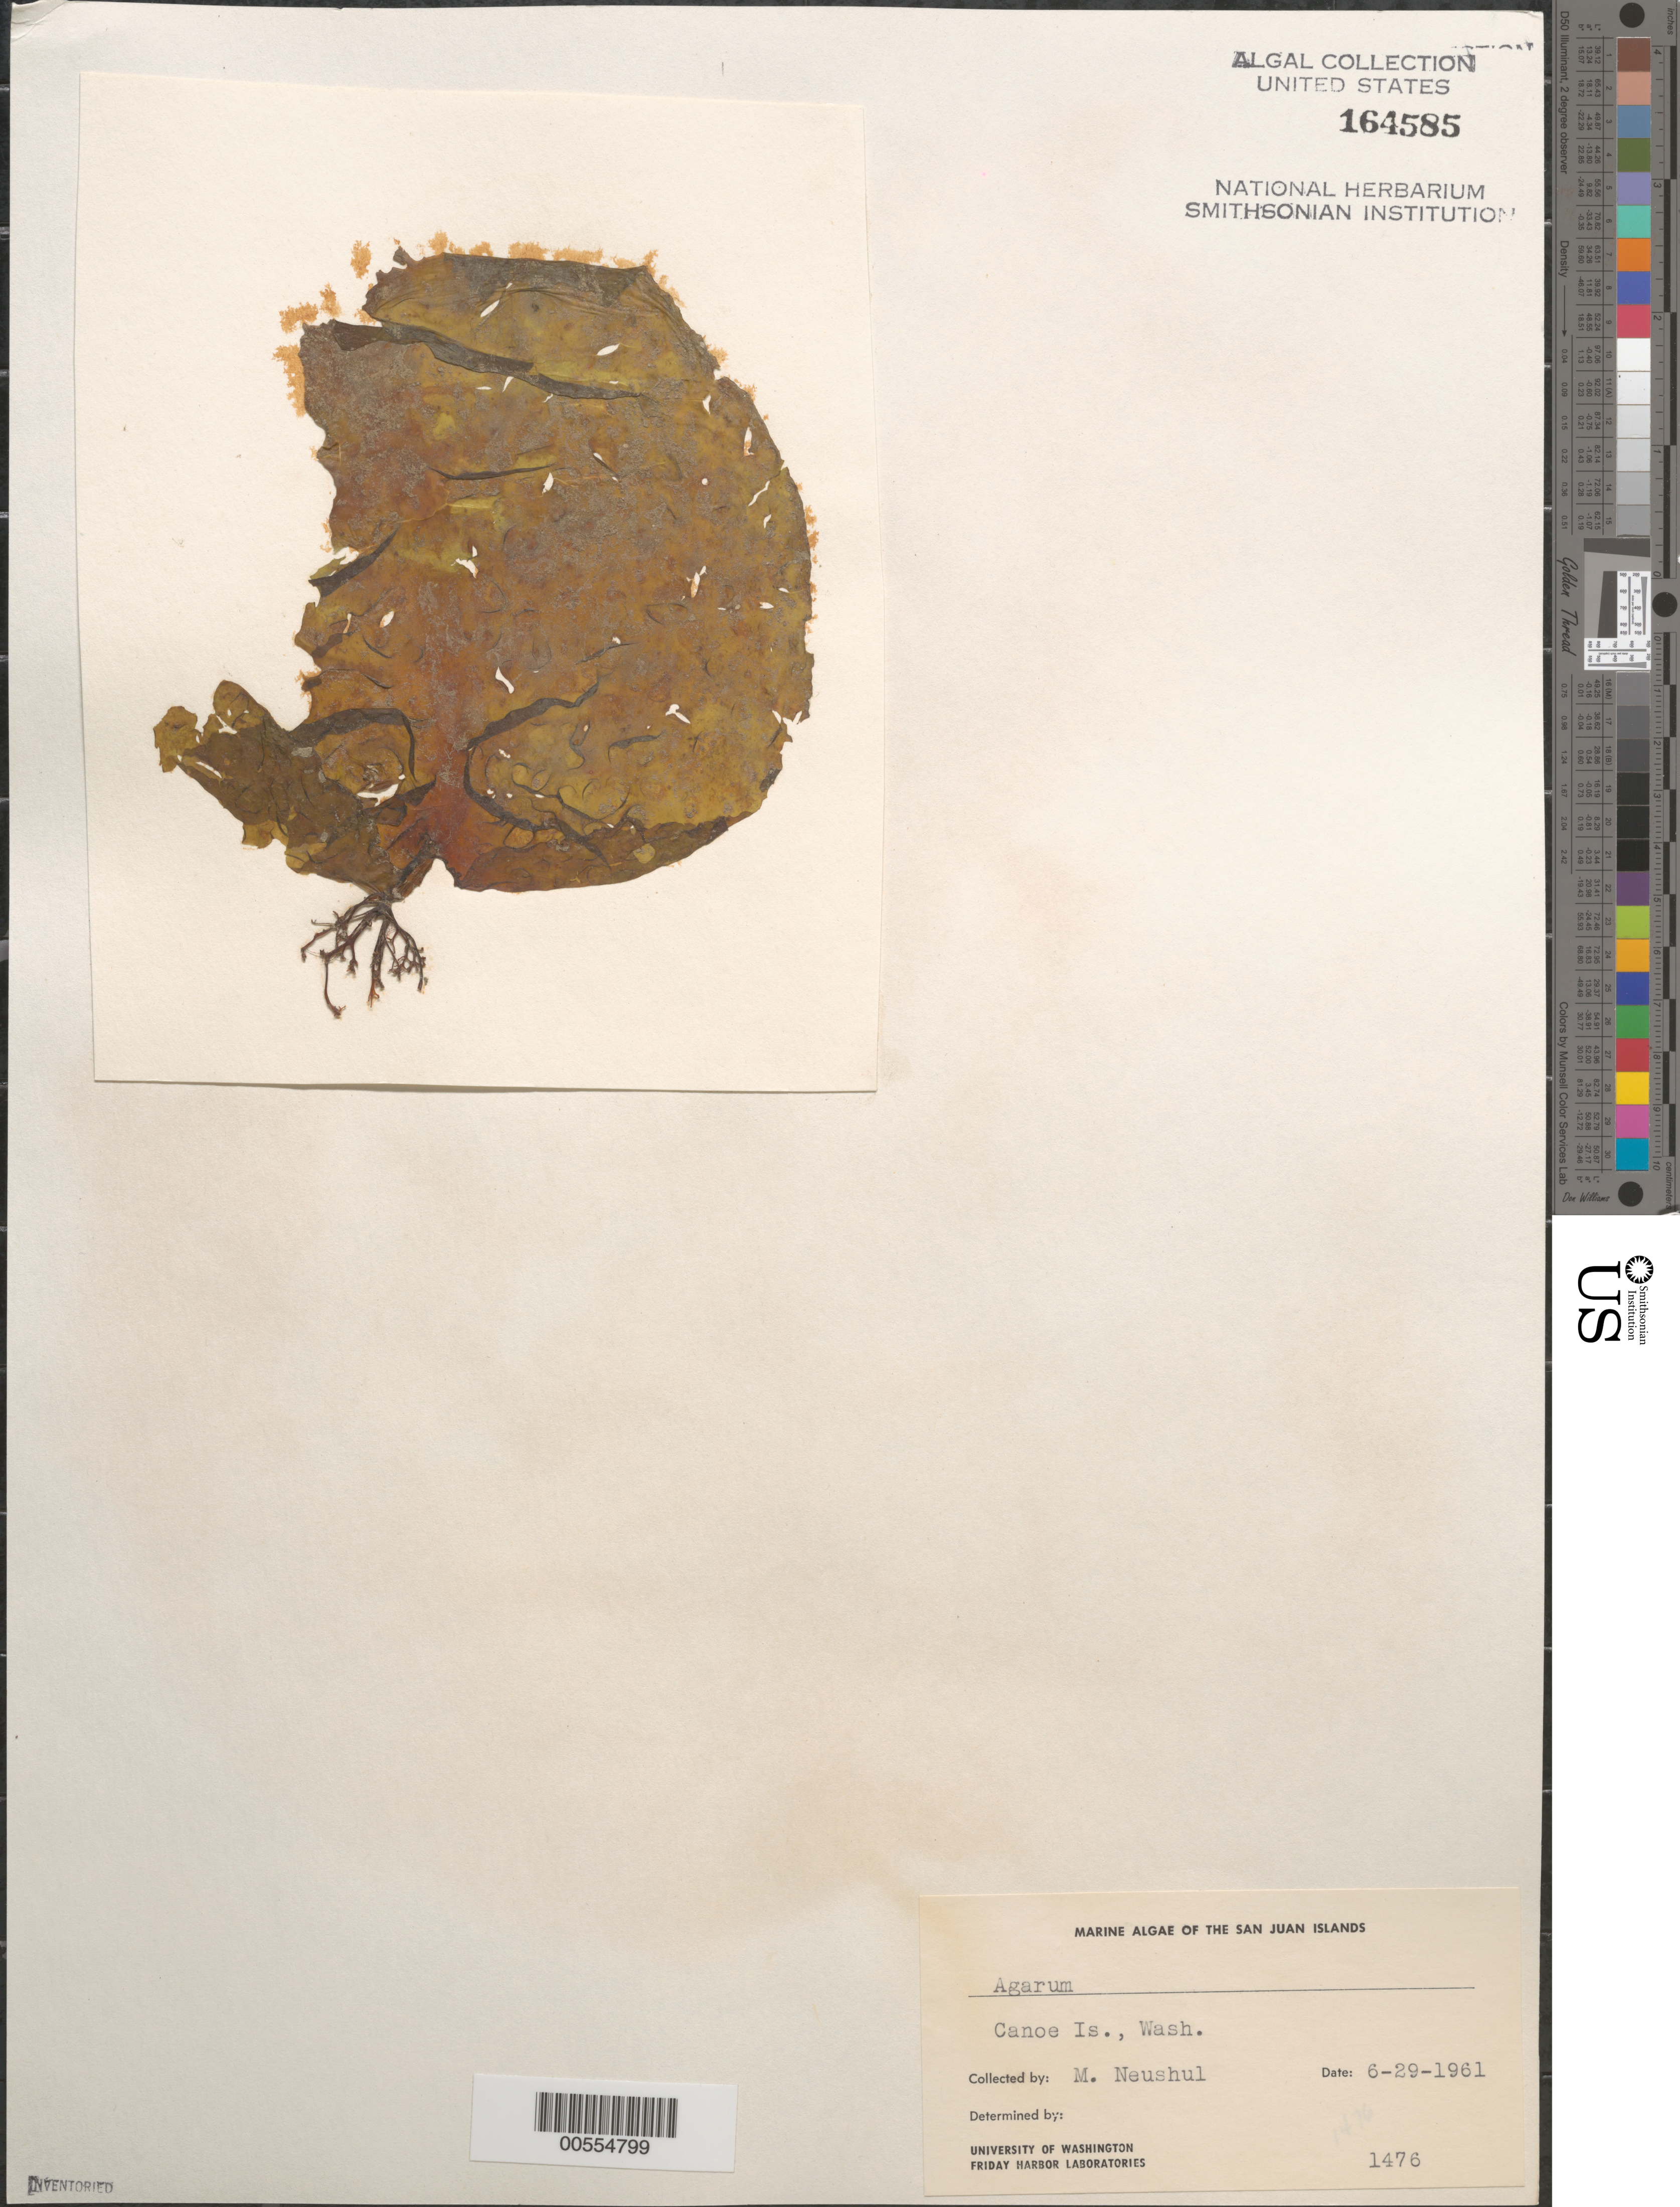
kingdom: Chromista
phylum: Ochrophyta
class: Phaeophyceae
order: Laminariales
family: Costariaceae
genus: Agarum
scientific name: Agarum sp.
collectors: M. Neushul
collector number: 1476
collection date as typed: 29 Jun 1961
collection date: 1961-06-29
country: United States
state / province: Washington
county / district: San Juan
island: Canoe Island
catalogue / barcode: US 164585